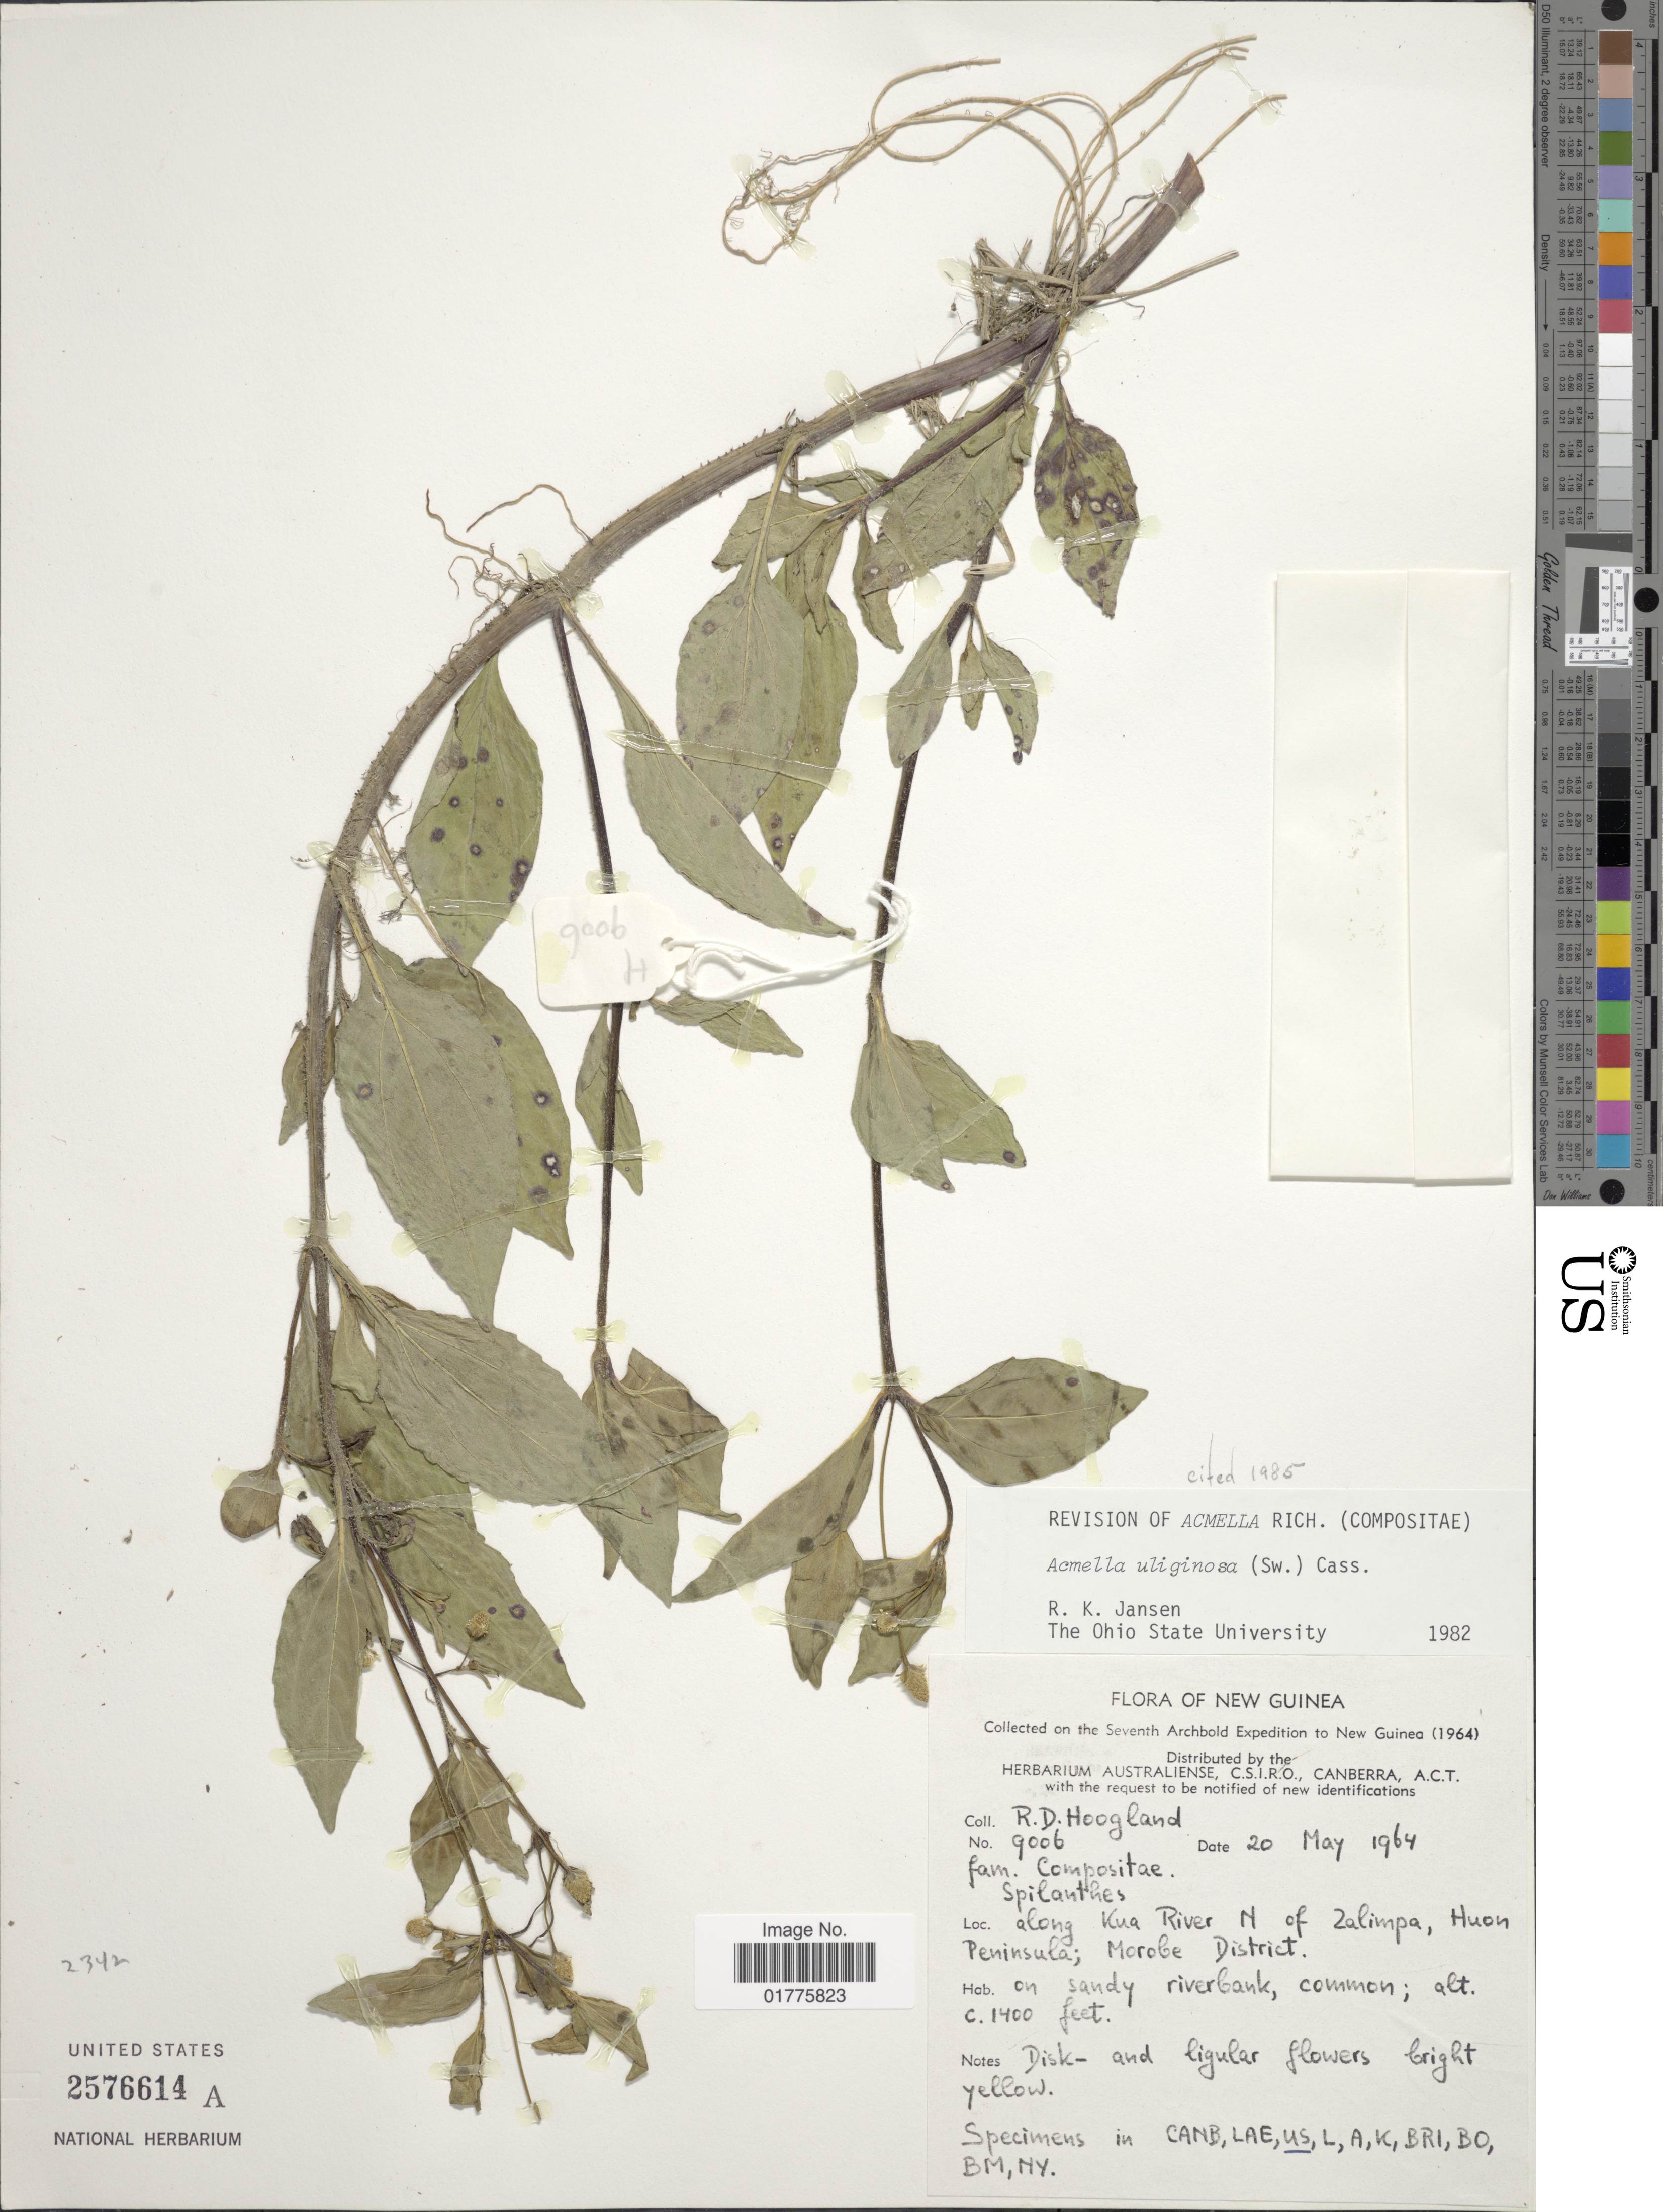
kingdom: Plantae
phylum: Tracheophyta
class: Magnoliopsida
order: Asterales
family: Asteraceae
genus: Acmella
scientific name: Acmella uliginosa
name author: (Sw.) Cass.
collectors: R. D. Hoogland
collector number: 9006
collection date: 1964-05-20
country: Papua New Guinea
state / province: Morobe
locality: New Guinea, Sevent Archbold to New Guinea, along Kua River N of Zalimpa, Huon Peninsula, on sandy riverbank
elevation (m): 427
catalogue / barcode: US 2576614A